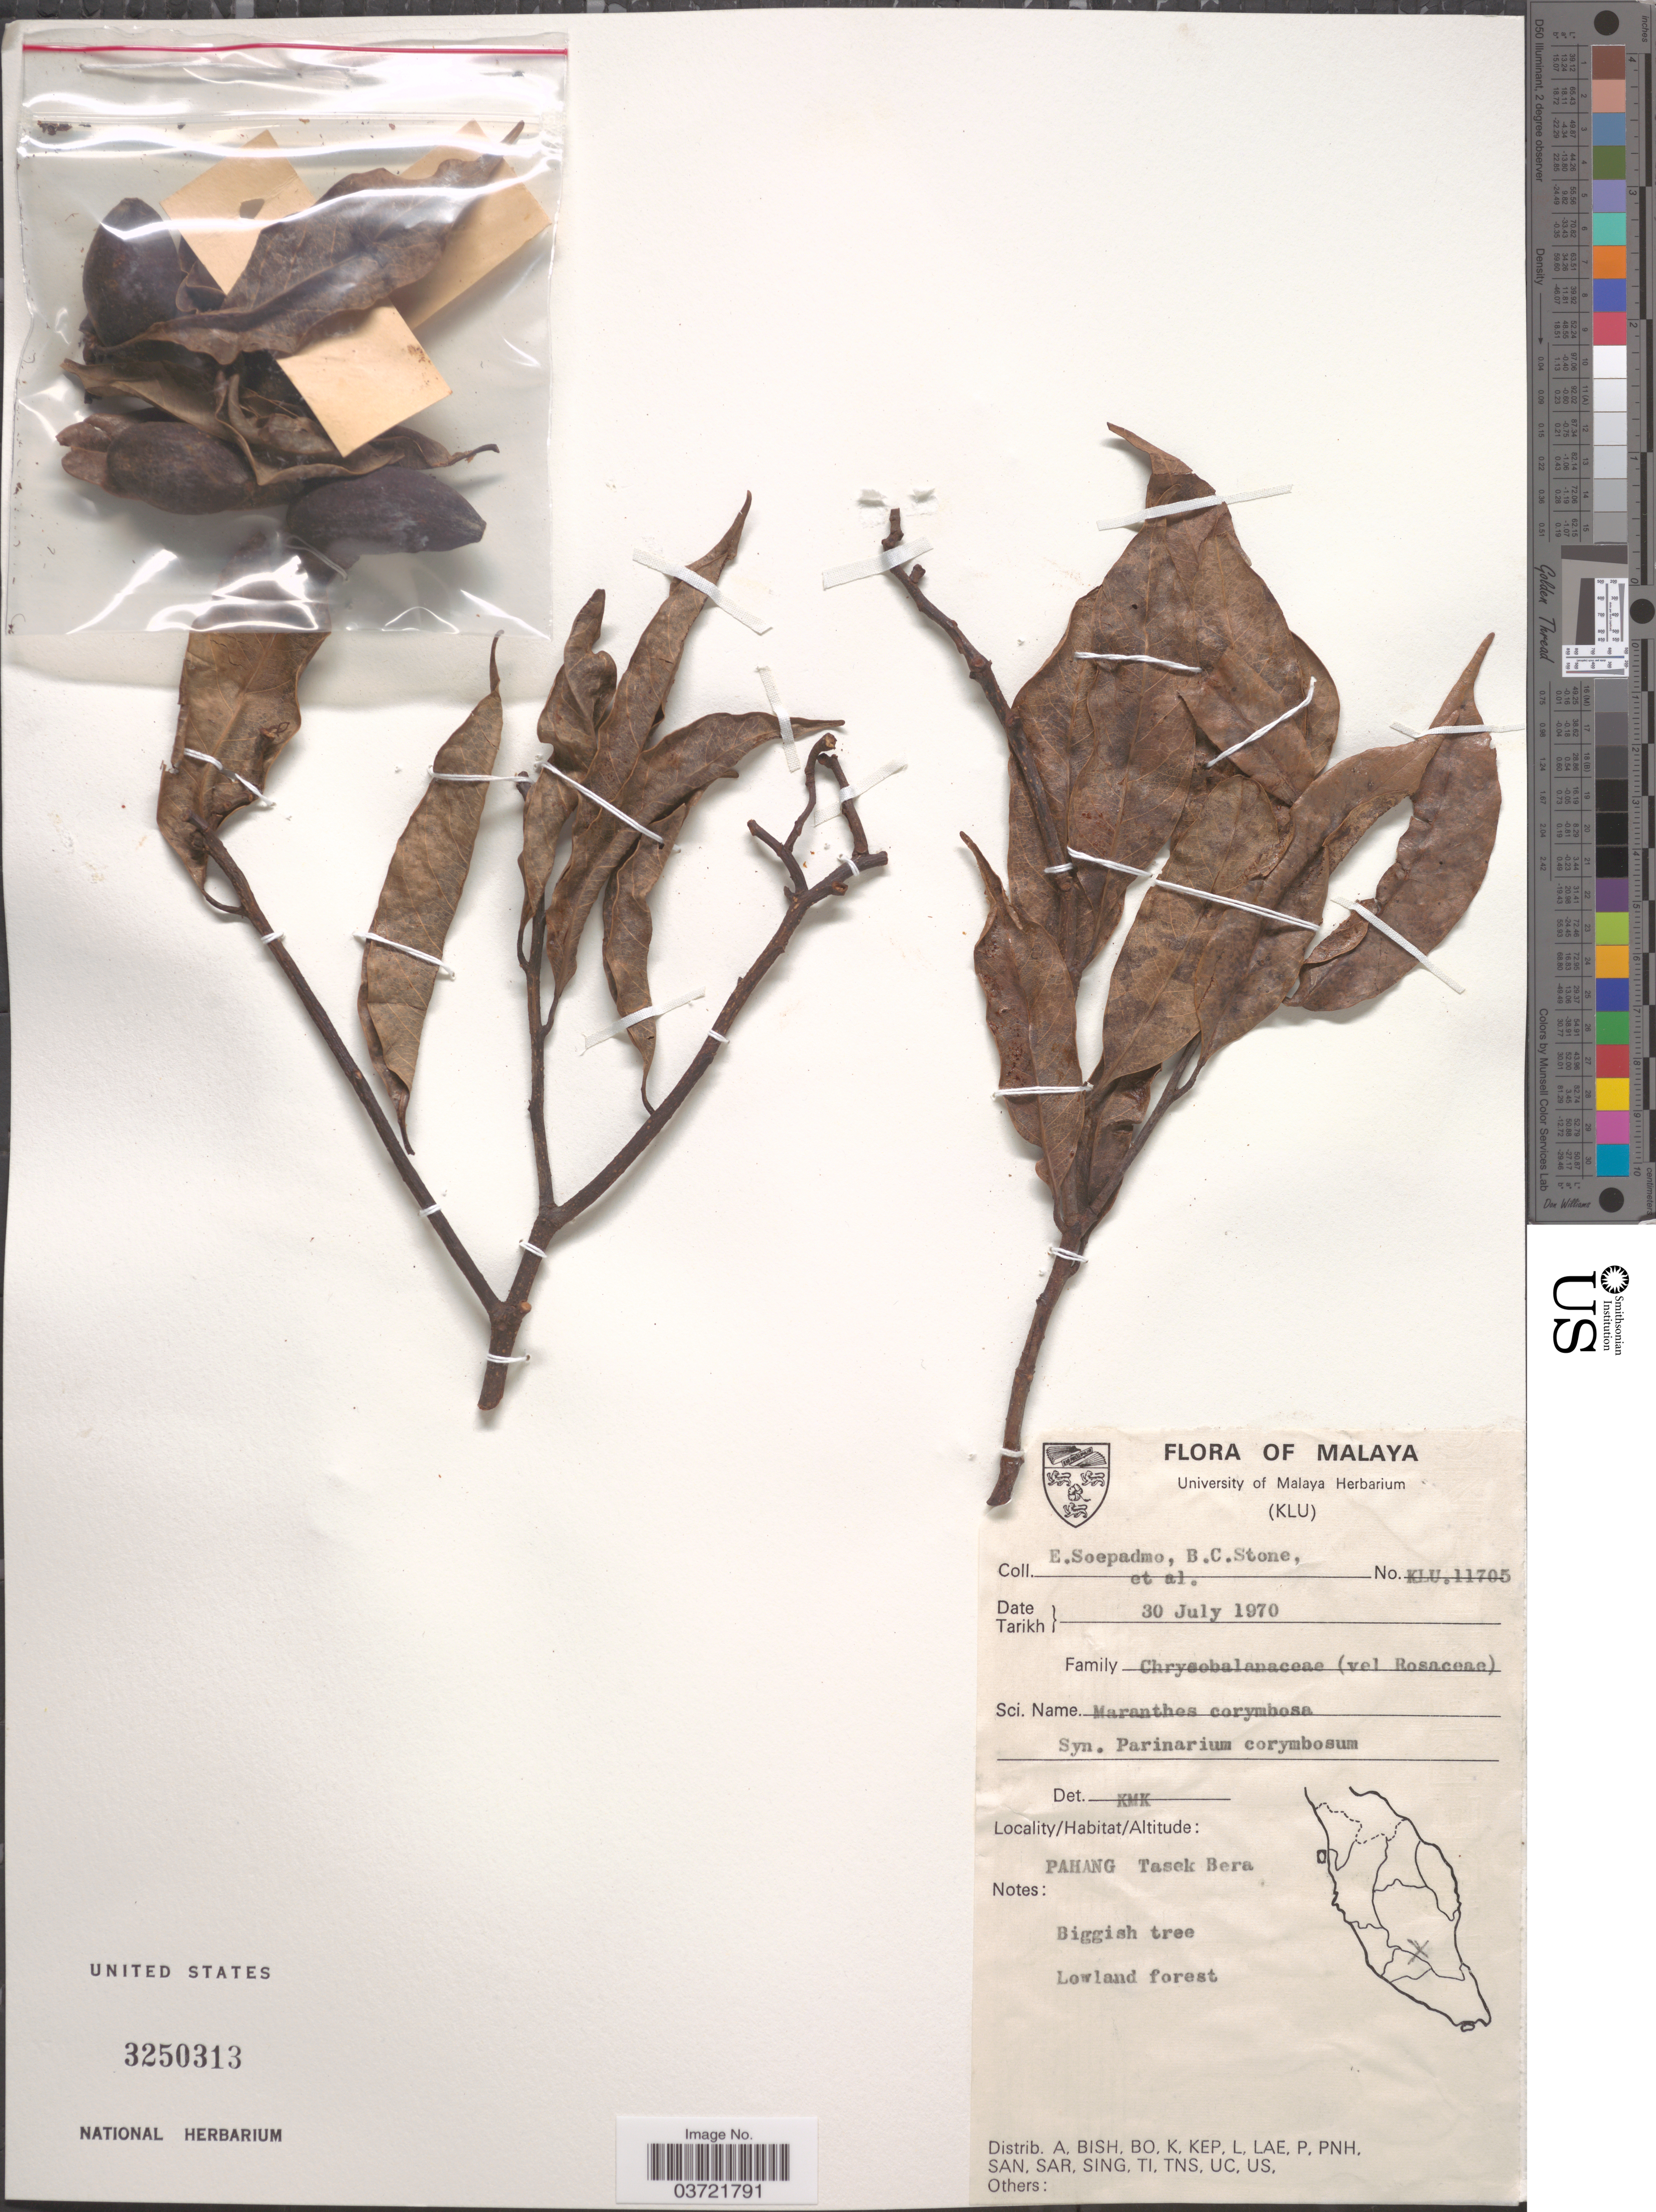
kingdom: Plantae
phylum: Tracheophyta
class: Magnoliopsida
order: Malpighiales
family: Chrysobalanaceae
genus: Maranthes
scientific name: Maranthes corymbosa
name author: Blume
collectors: E. Soepadmo, B. C. Stone & et al.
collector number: KLU11705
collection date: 1970-07-30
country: Malaysia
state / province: Pahang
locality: Malaya. Tasek Bera.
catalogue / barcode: US 3250313